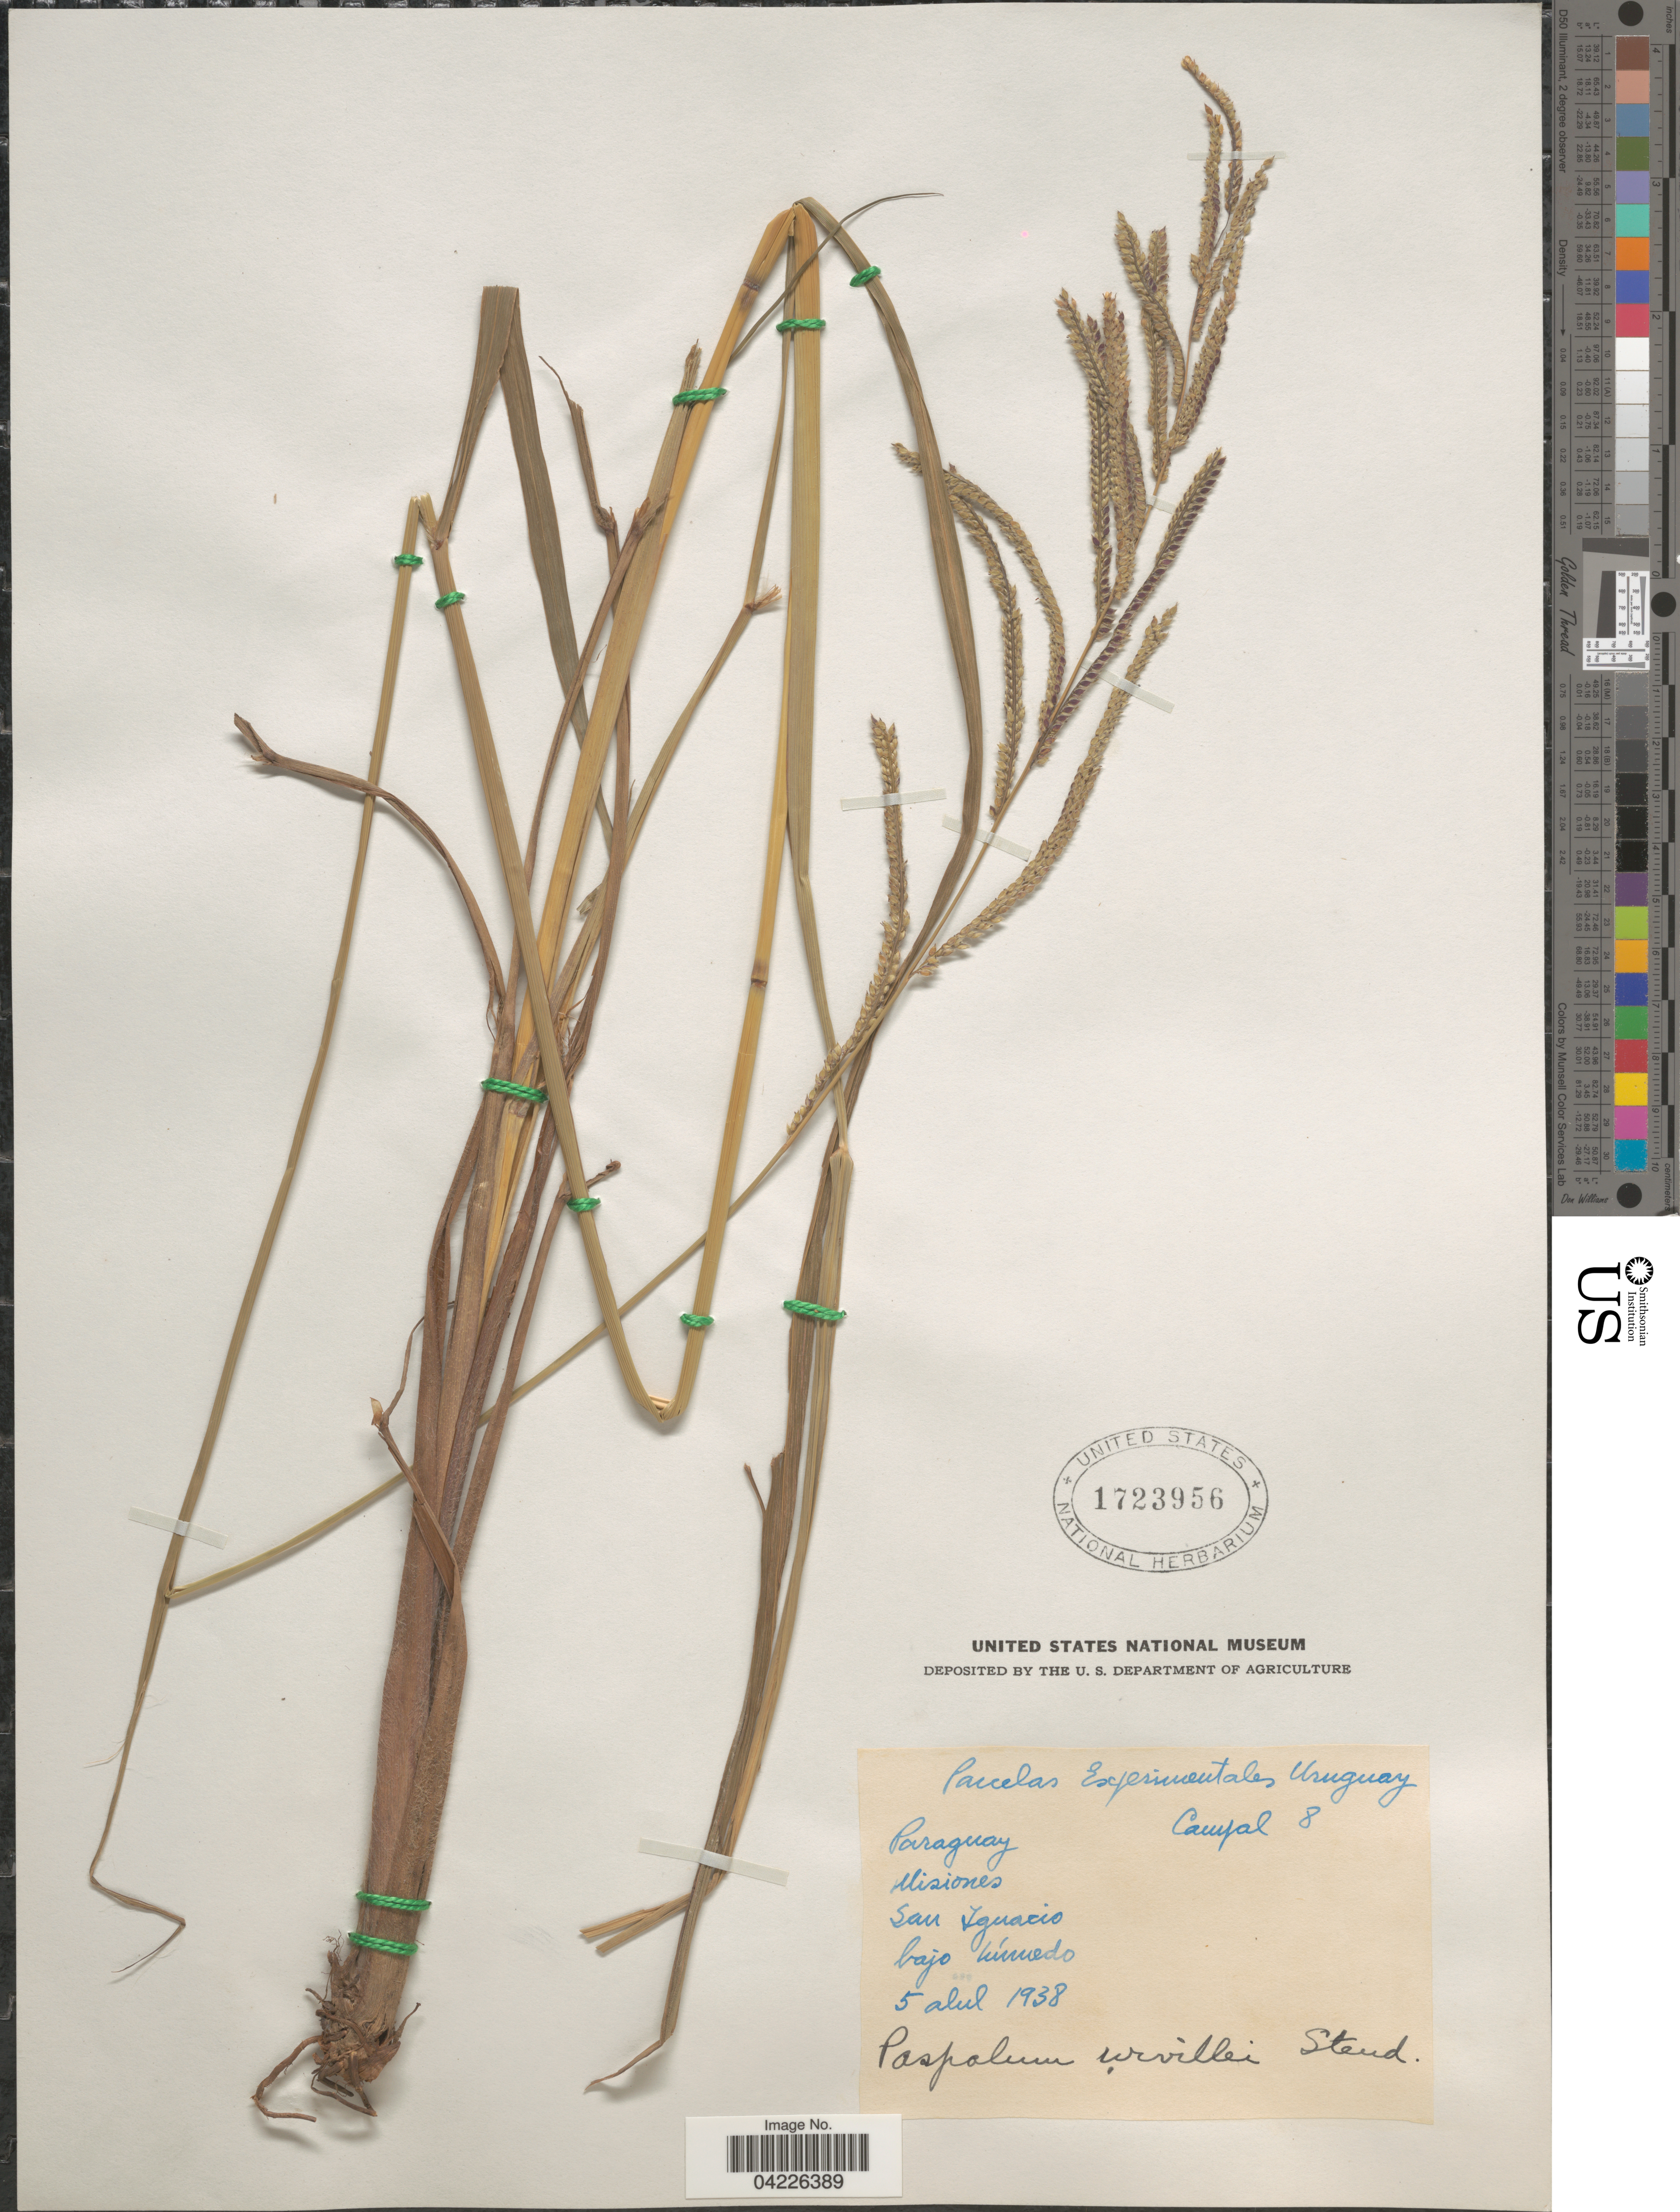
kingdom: Plantae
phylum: Tracheophyta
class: Liliopsida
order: Poales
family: Poaceae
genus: Paspalum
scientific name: Paspalum urvillei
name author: Steud.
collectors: -- Campal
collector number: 8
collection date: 1938-04-05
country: Paraguay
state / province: Misiones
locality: San Ignacio.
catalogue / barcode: US 1723956